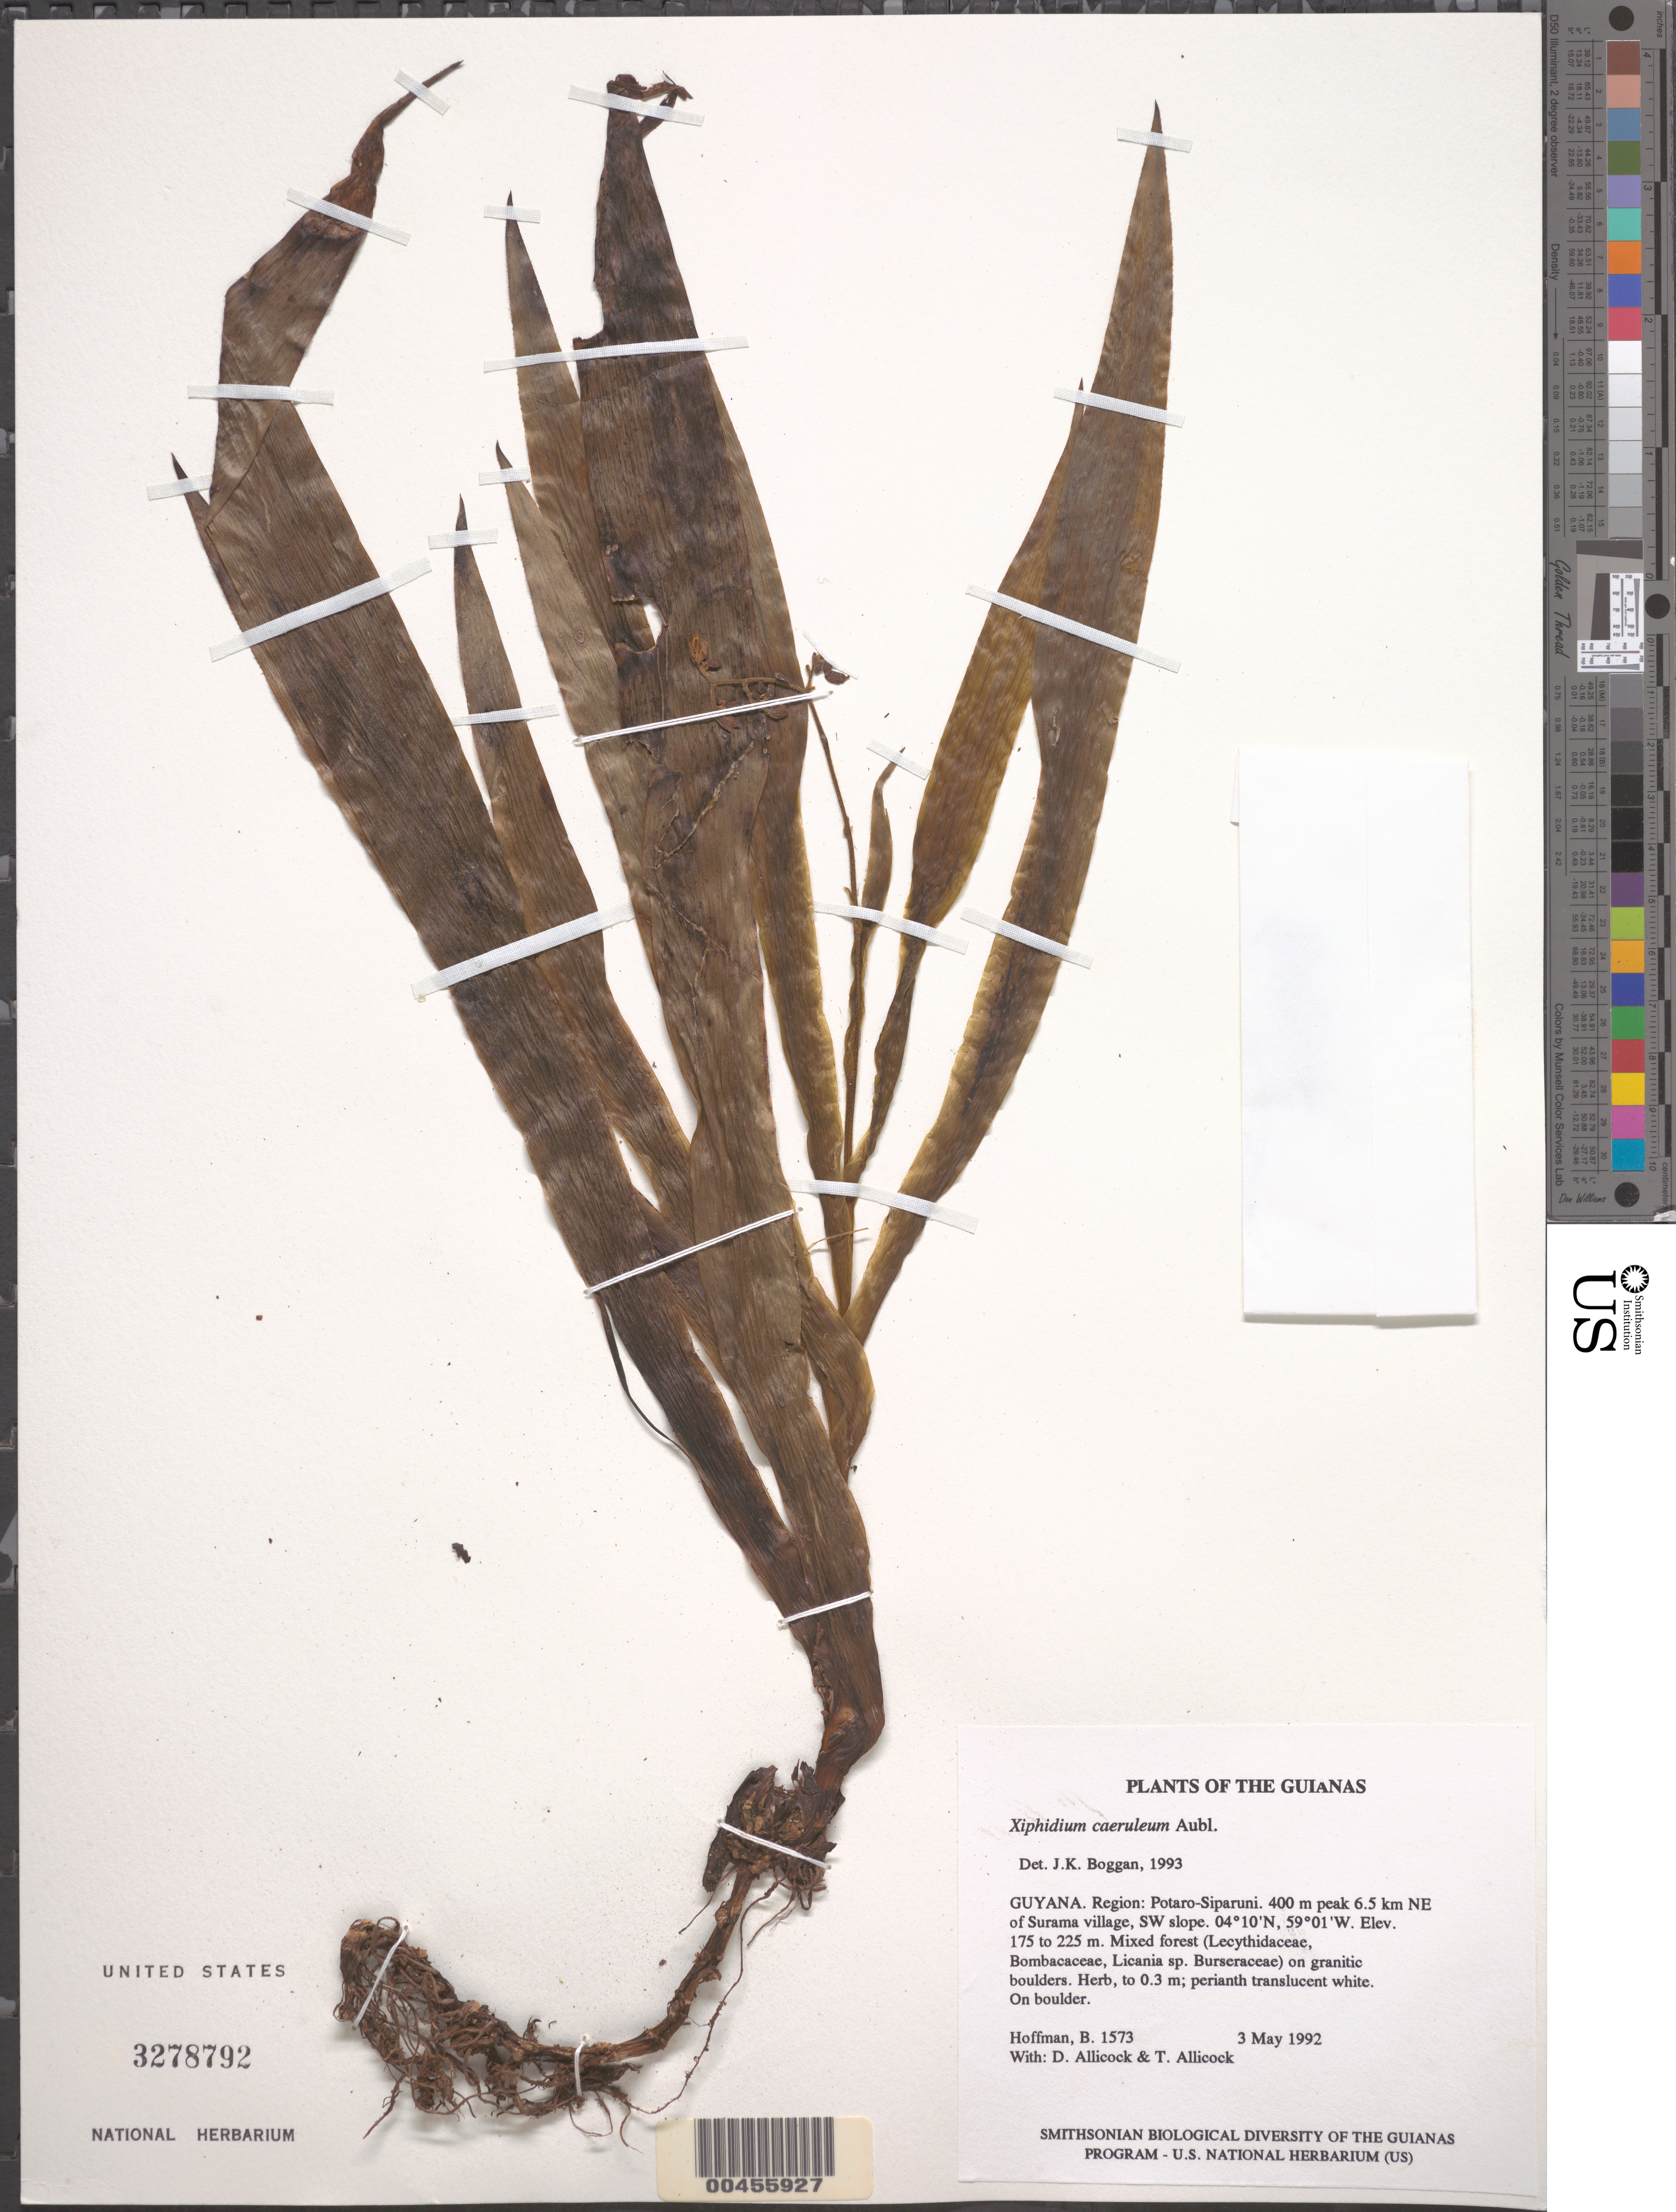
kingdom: Plantae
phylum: Tracheophyta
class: Liliopsida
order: Commelinales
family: Haemodoraceae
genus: Xiphidium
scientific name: Xiphidium caeruleum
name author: Aubl.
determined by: Boggan, J. K., (US), NMNH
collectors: B. Hoffman, D. Allicock & T. Allicock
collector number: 1573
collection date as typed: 3 May 1992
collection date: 1992-05-03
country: Guyana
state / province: Potaro-Siparuni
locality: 400 m peak 6.5 km NE of Surama village, SW slope. Iwokrama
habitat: Mixed forest (Lecythidaceae, Bombacaceae, Licania sp. Burseraceae) on granitic boulders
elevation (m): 175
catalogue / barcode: US 3278792